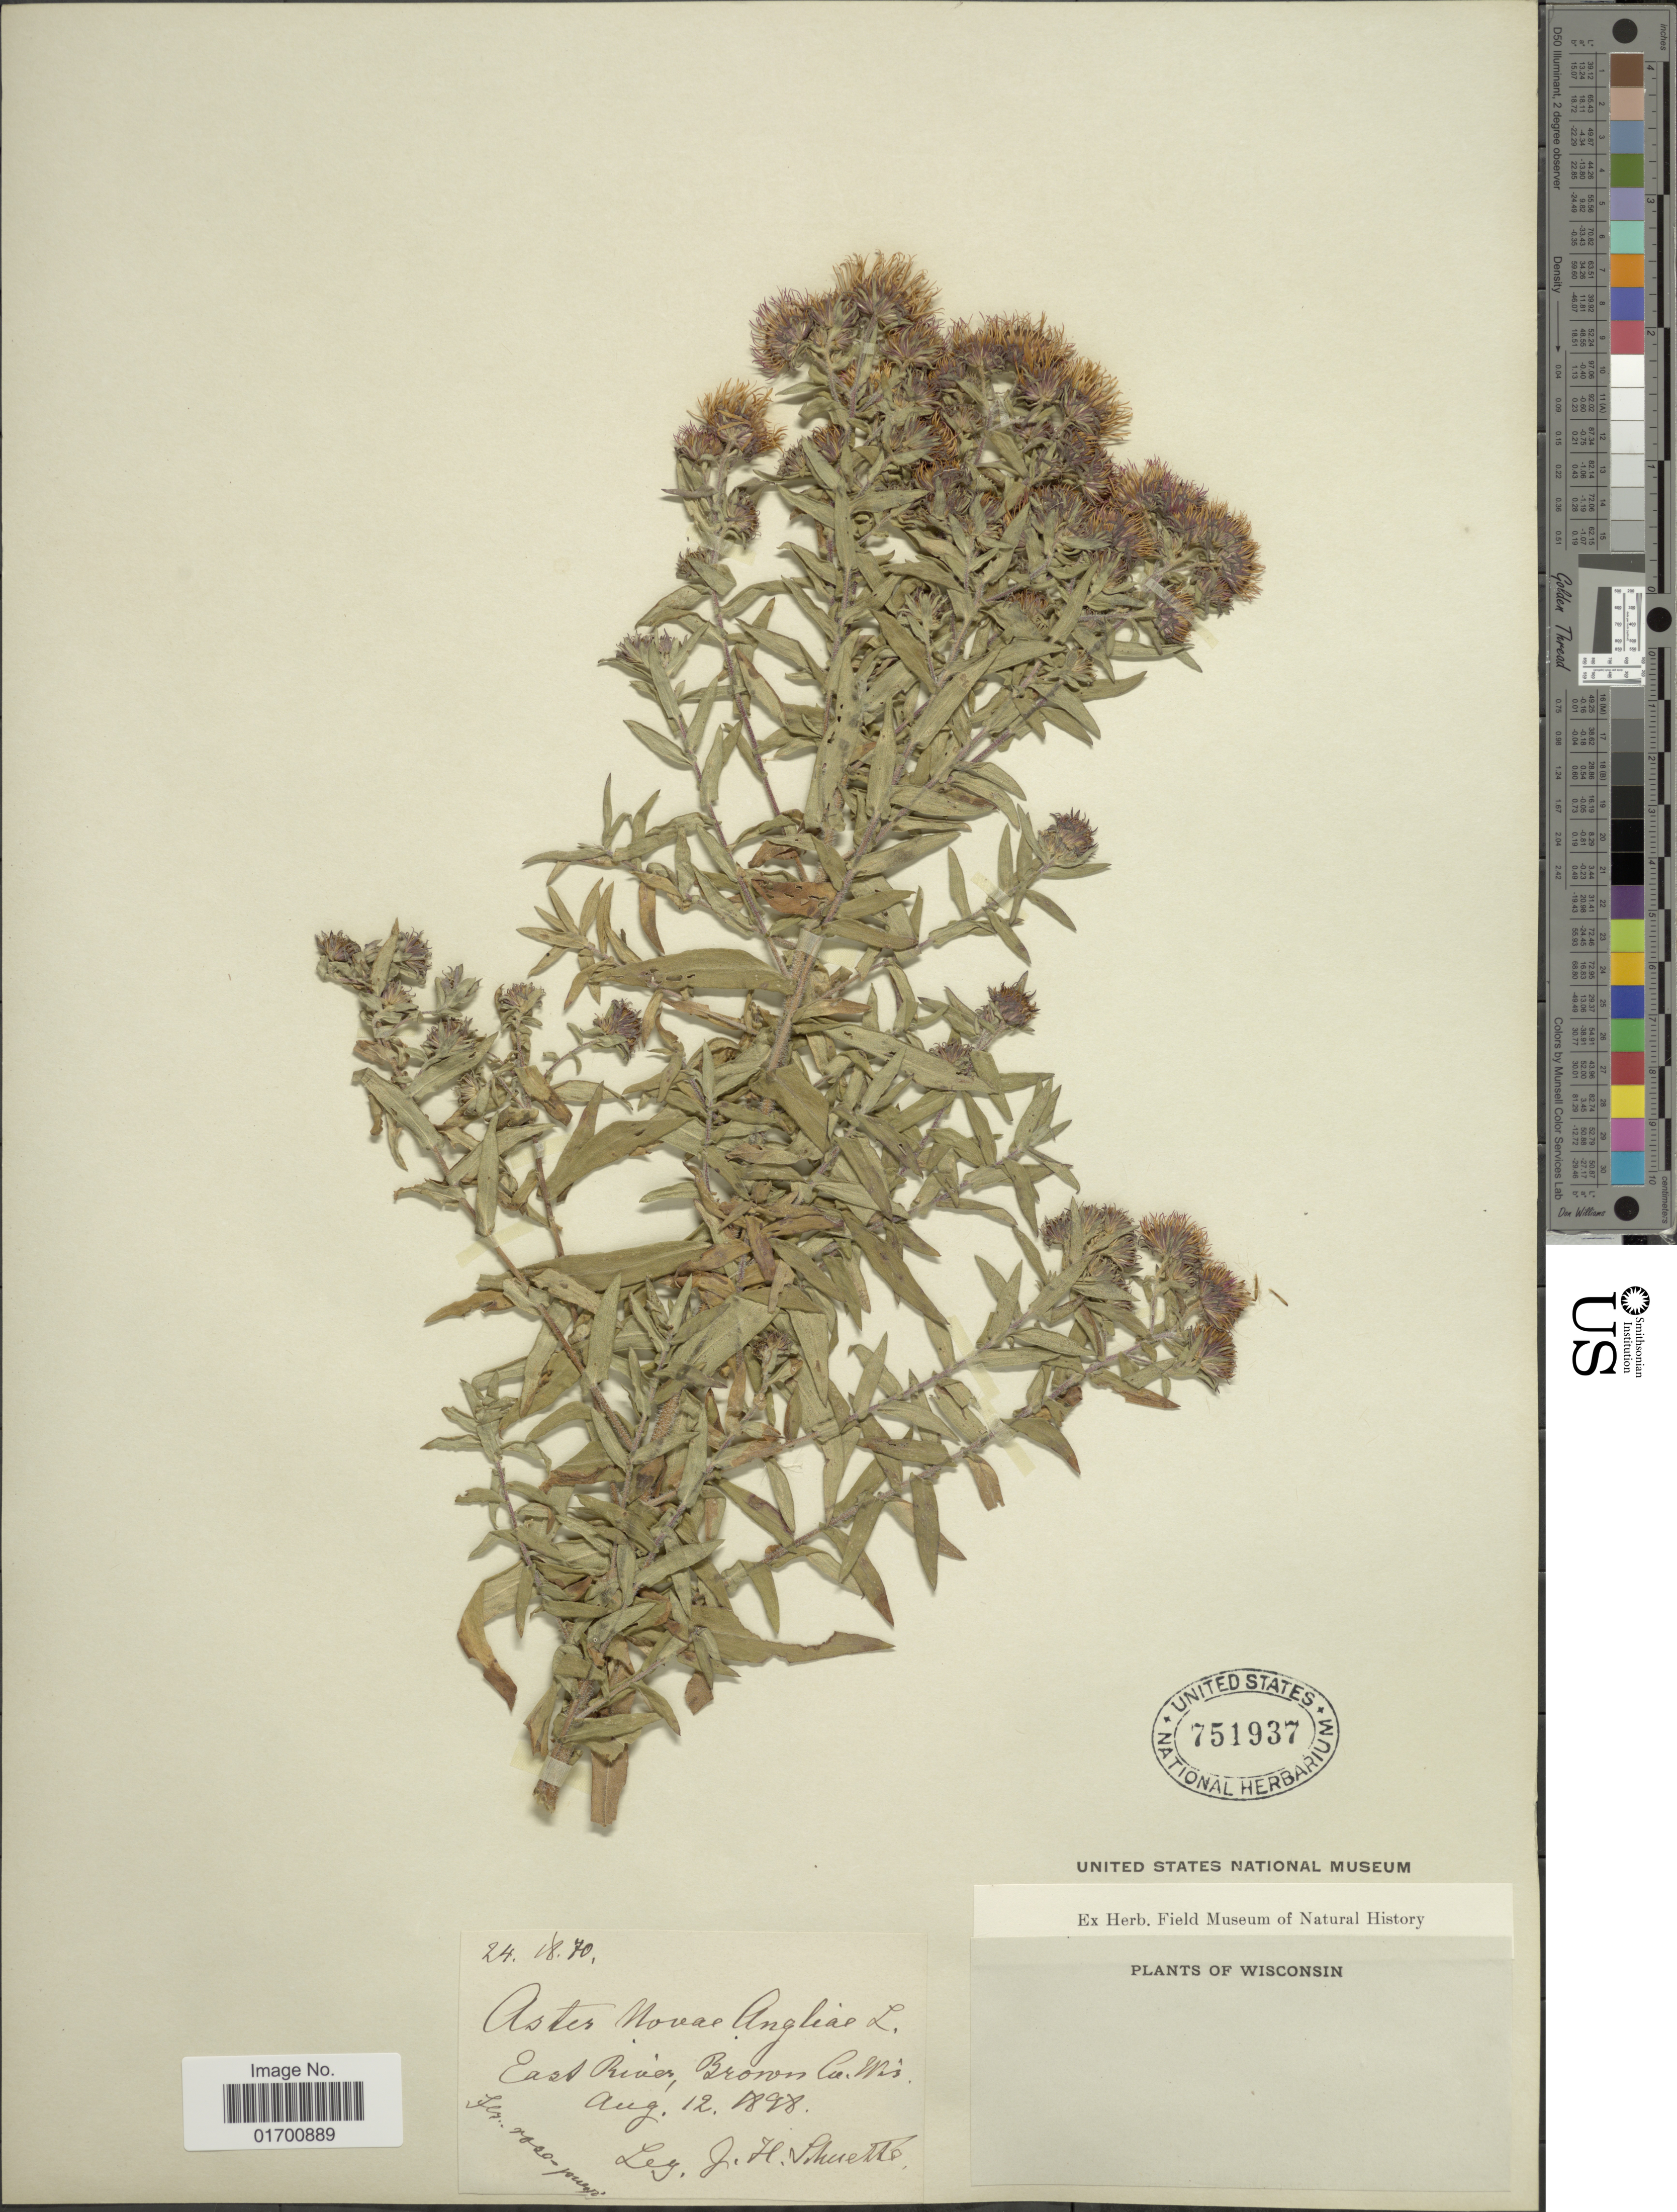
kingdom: Plantae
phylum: Tracheophyta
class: Magnoliopsida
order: Asterales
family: Asteraceae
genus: Symphyotrichum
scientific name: Symphyotrichum novae-angliae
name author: (L.) G.L. Nesom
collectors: J. H. Schuette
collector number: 241870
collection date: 1898-08-12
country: United States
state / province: Wisconsin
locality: East River, Brown Co.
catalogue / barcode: US 751937